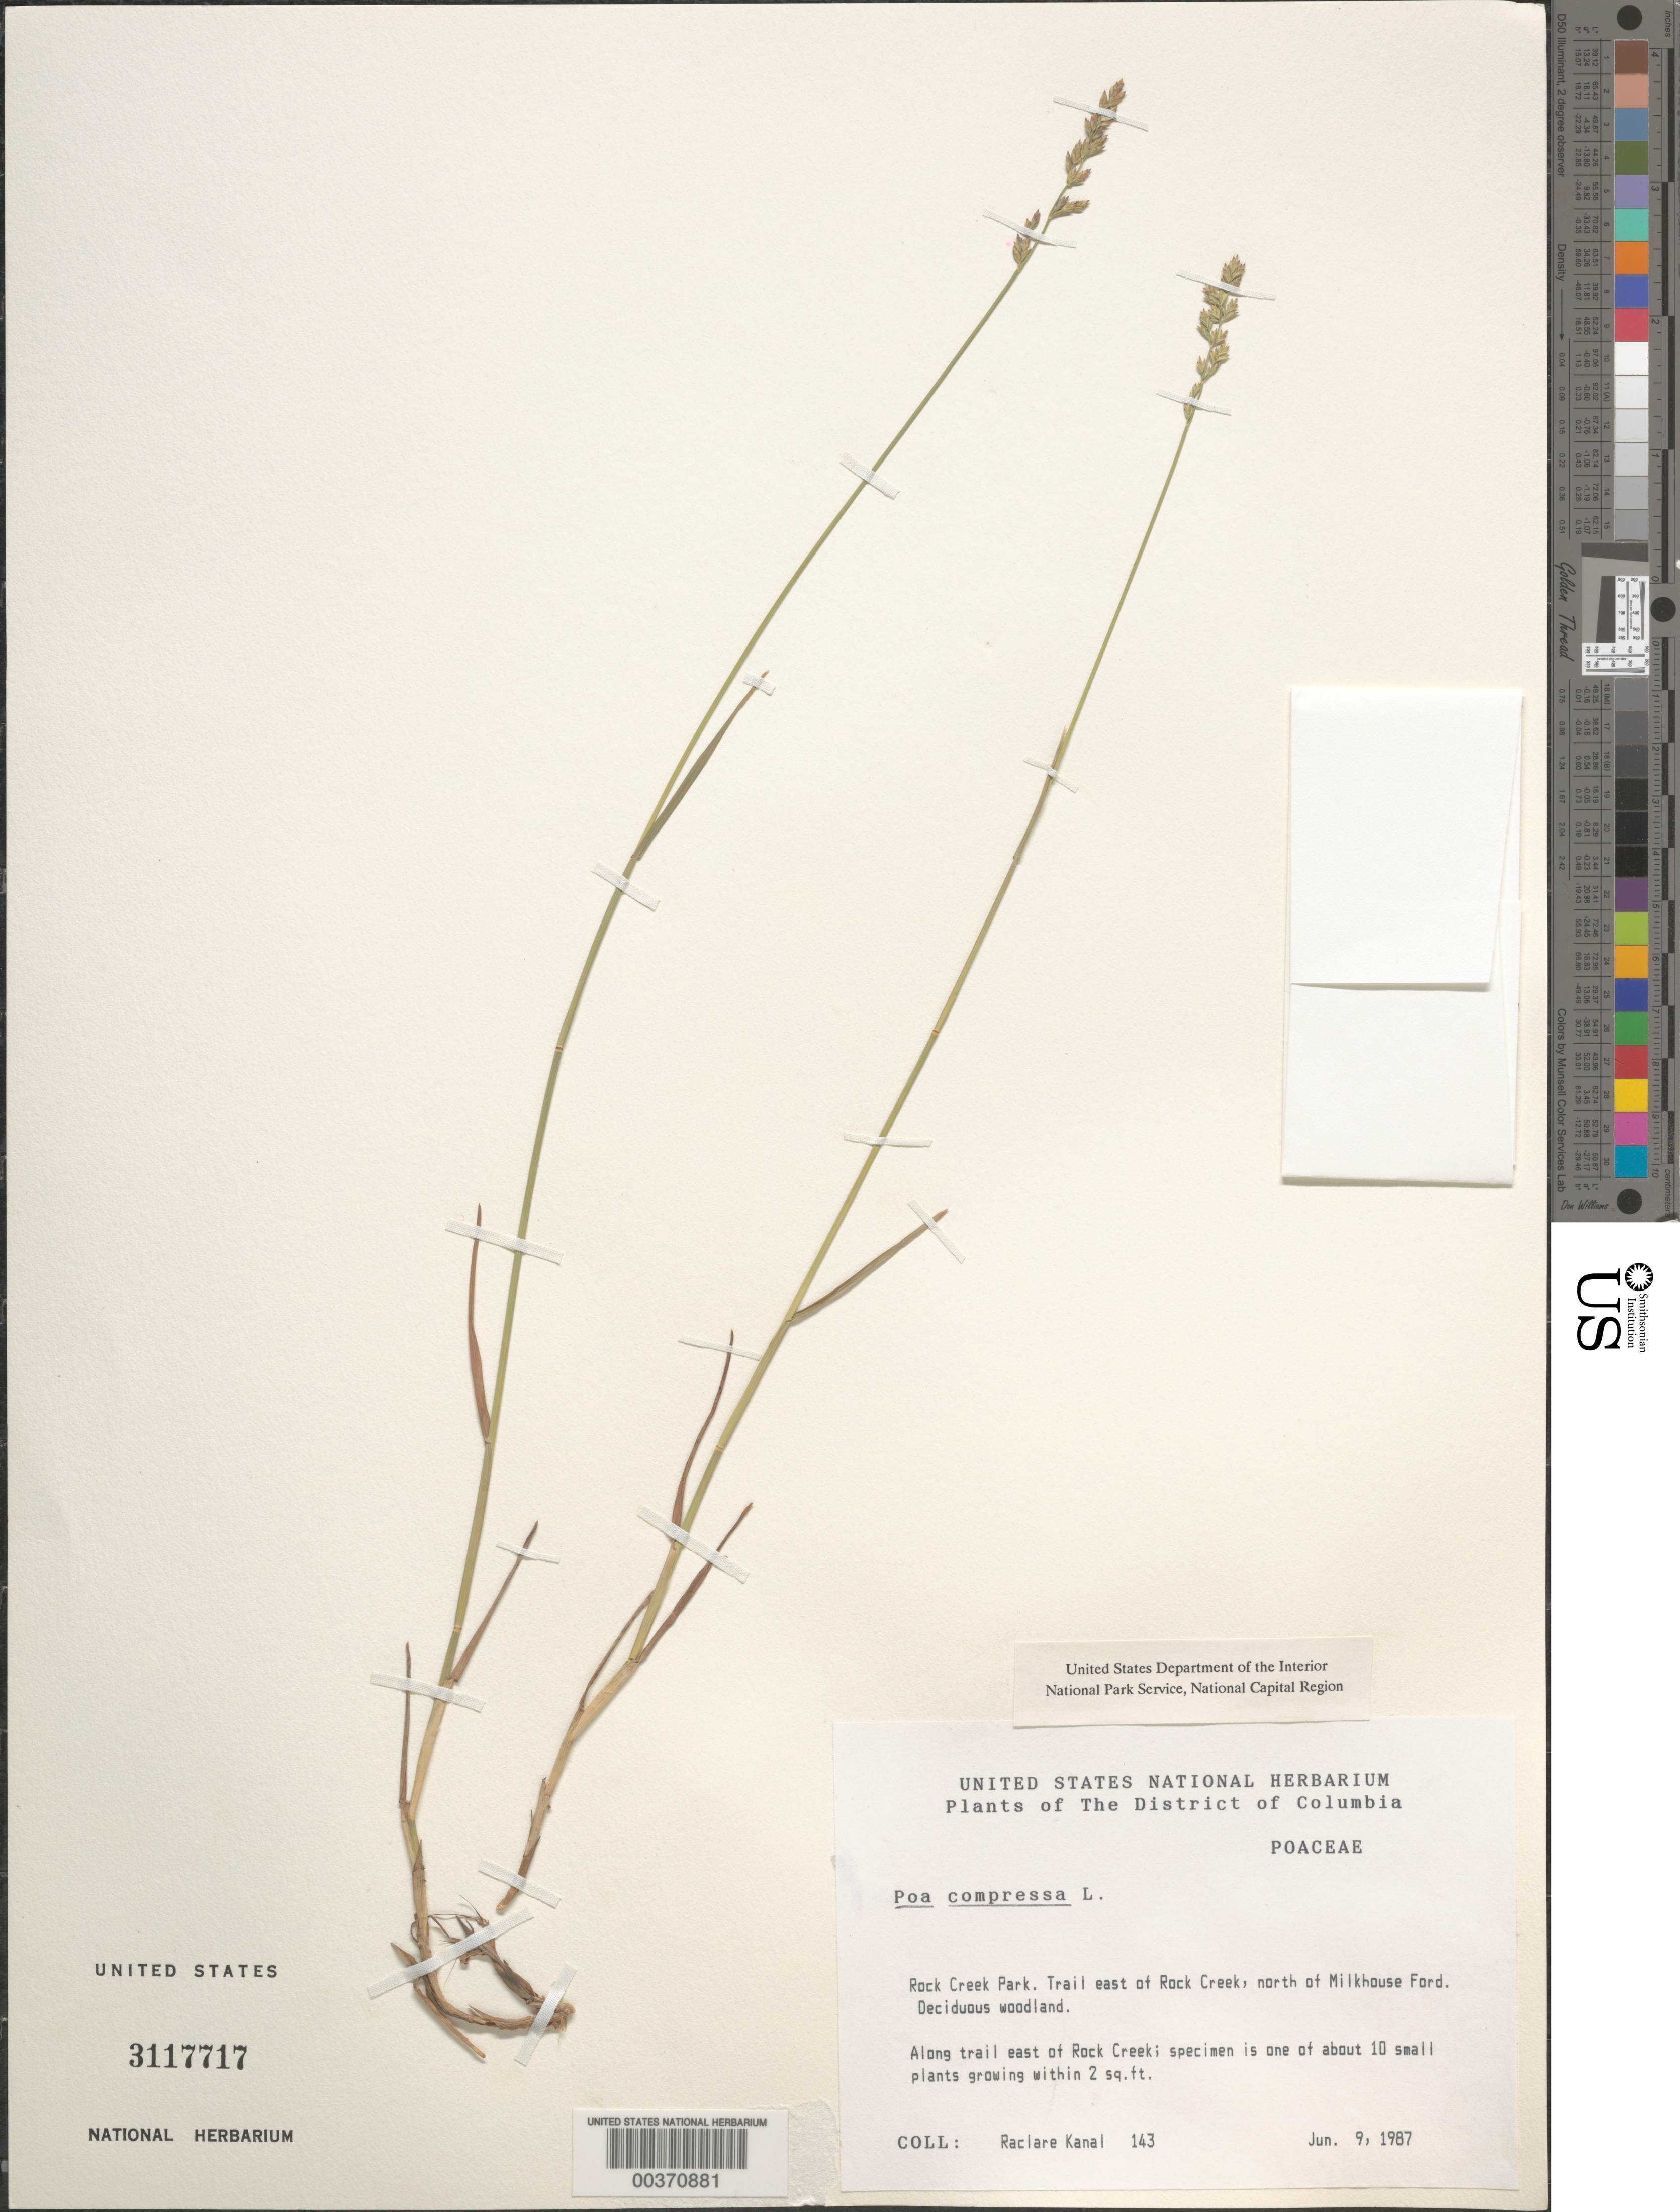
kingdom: Plantae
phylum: Tracheophyta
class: Liliopsida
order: Poales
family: Poaceae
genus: Poa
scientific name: Poa compressa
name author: L.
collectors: R. Kanal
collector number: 143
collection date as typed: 09 Jun 1987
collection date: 1987-06-09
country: United States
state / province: District of Columbia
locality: Rock Creek Park. Trail east of Rock Creek, north of Milkhouse Ford. Rock Creek Park and Vicinity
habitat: Deciduous woodland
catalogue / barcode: US 3117717